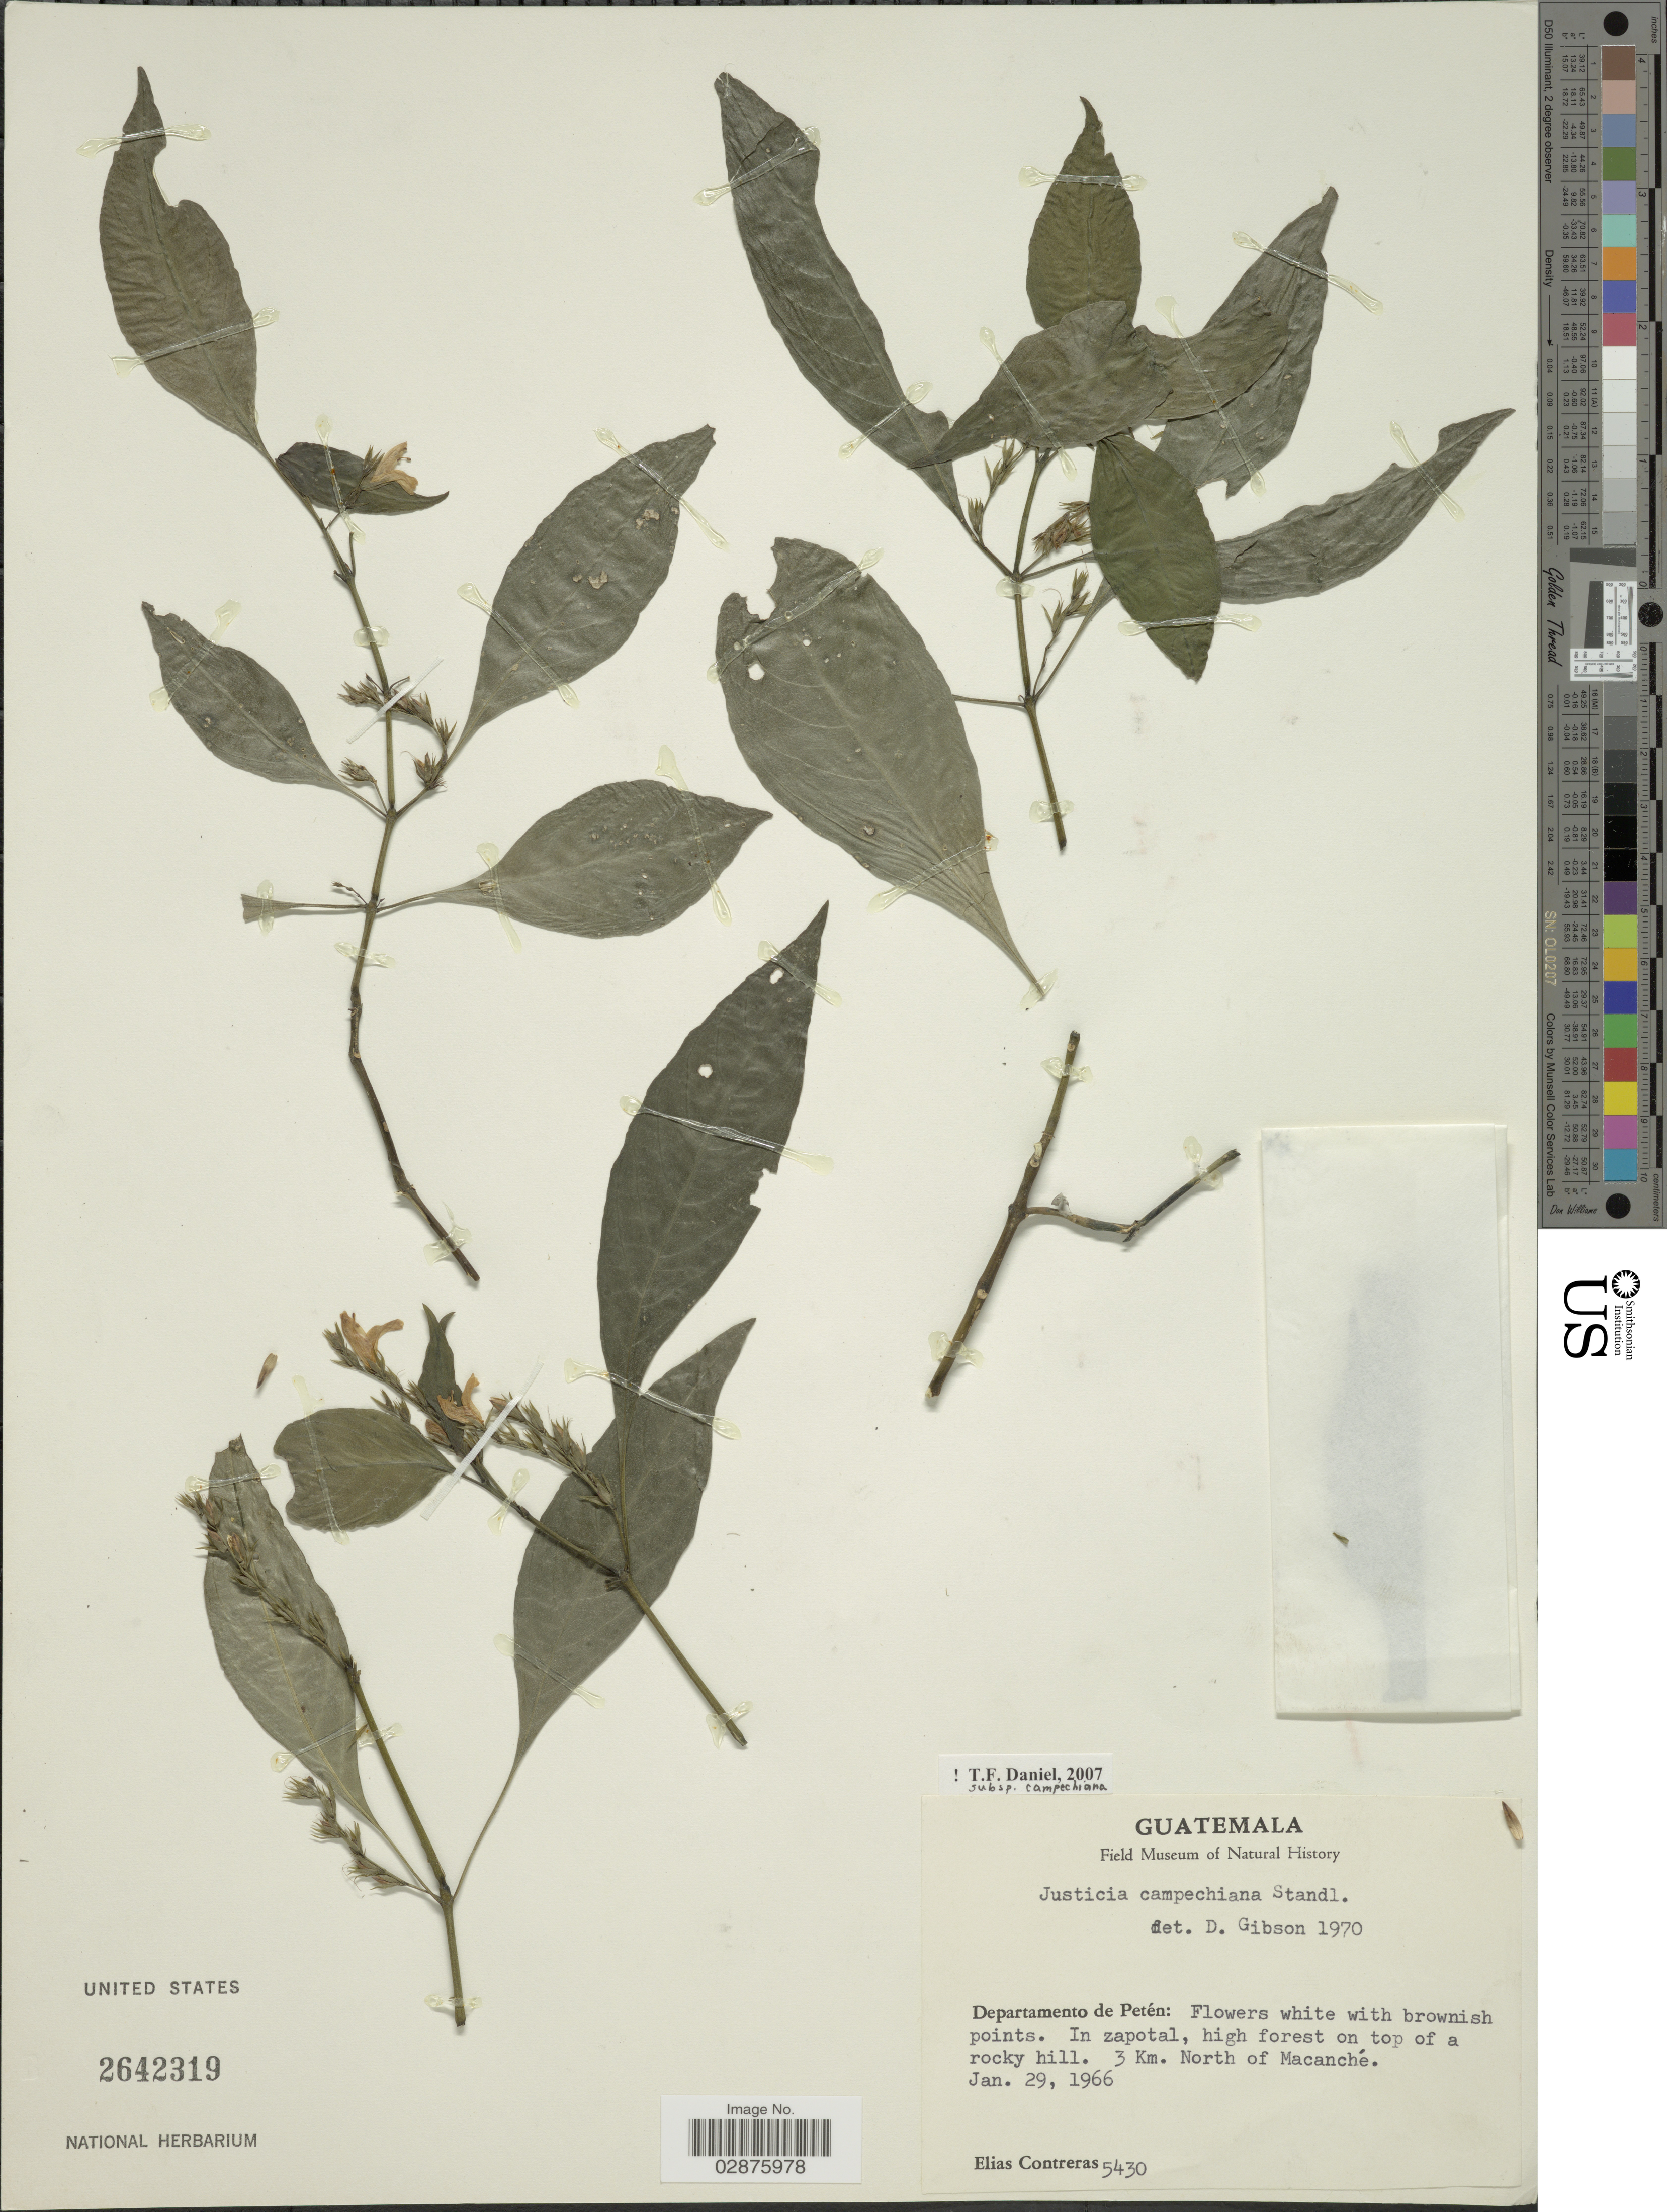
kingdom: Plantae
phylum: Tracheophyta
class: Magnoliopsida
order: Lamiales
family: Acanthaceae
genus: Justicia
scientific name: Justicia campechiana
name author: Standl.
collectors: E. Contreras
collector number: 5430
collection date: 1966-01-29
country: Guatemala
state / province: El Petén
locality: Departamento de Petén: In zapotal, high forest on top of a rocky hill, 3 Km. North of Macanché.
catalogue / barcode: US 2642319